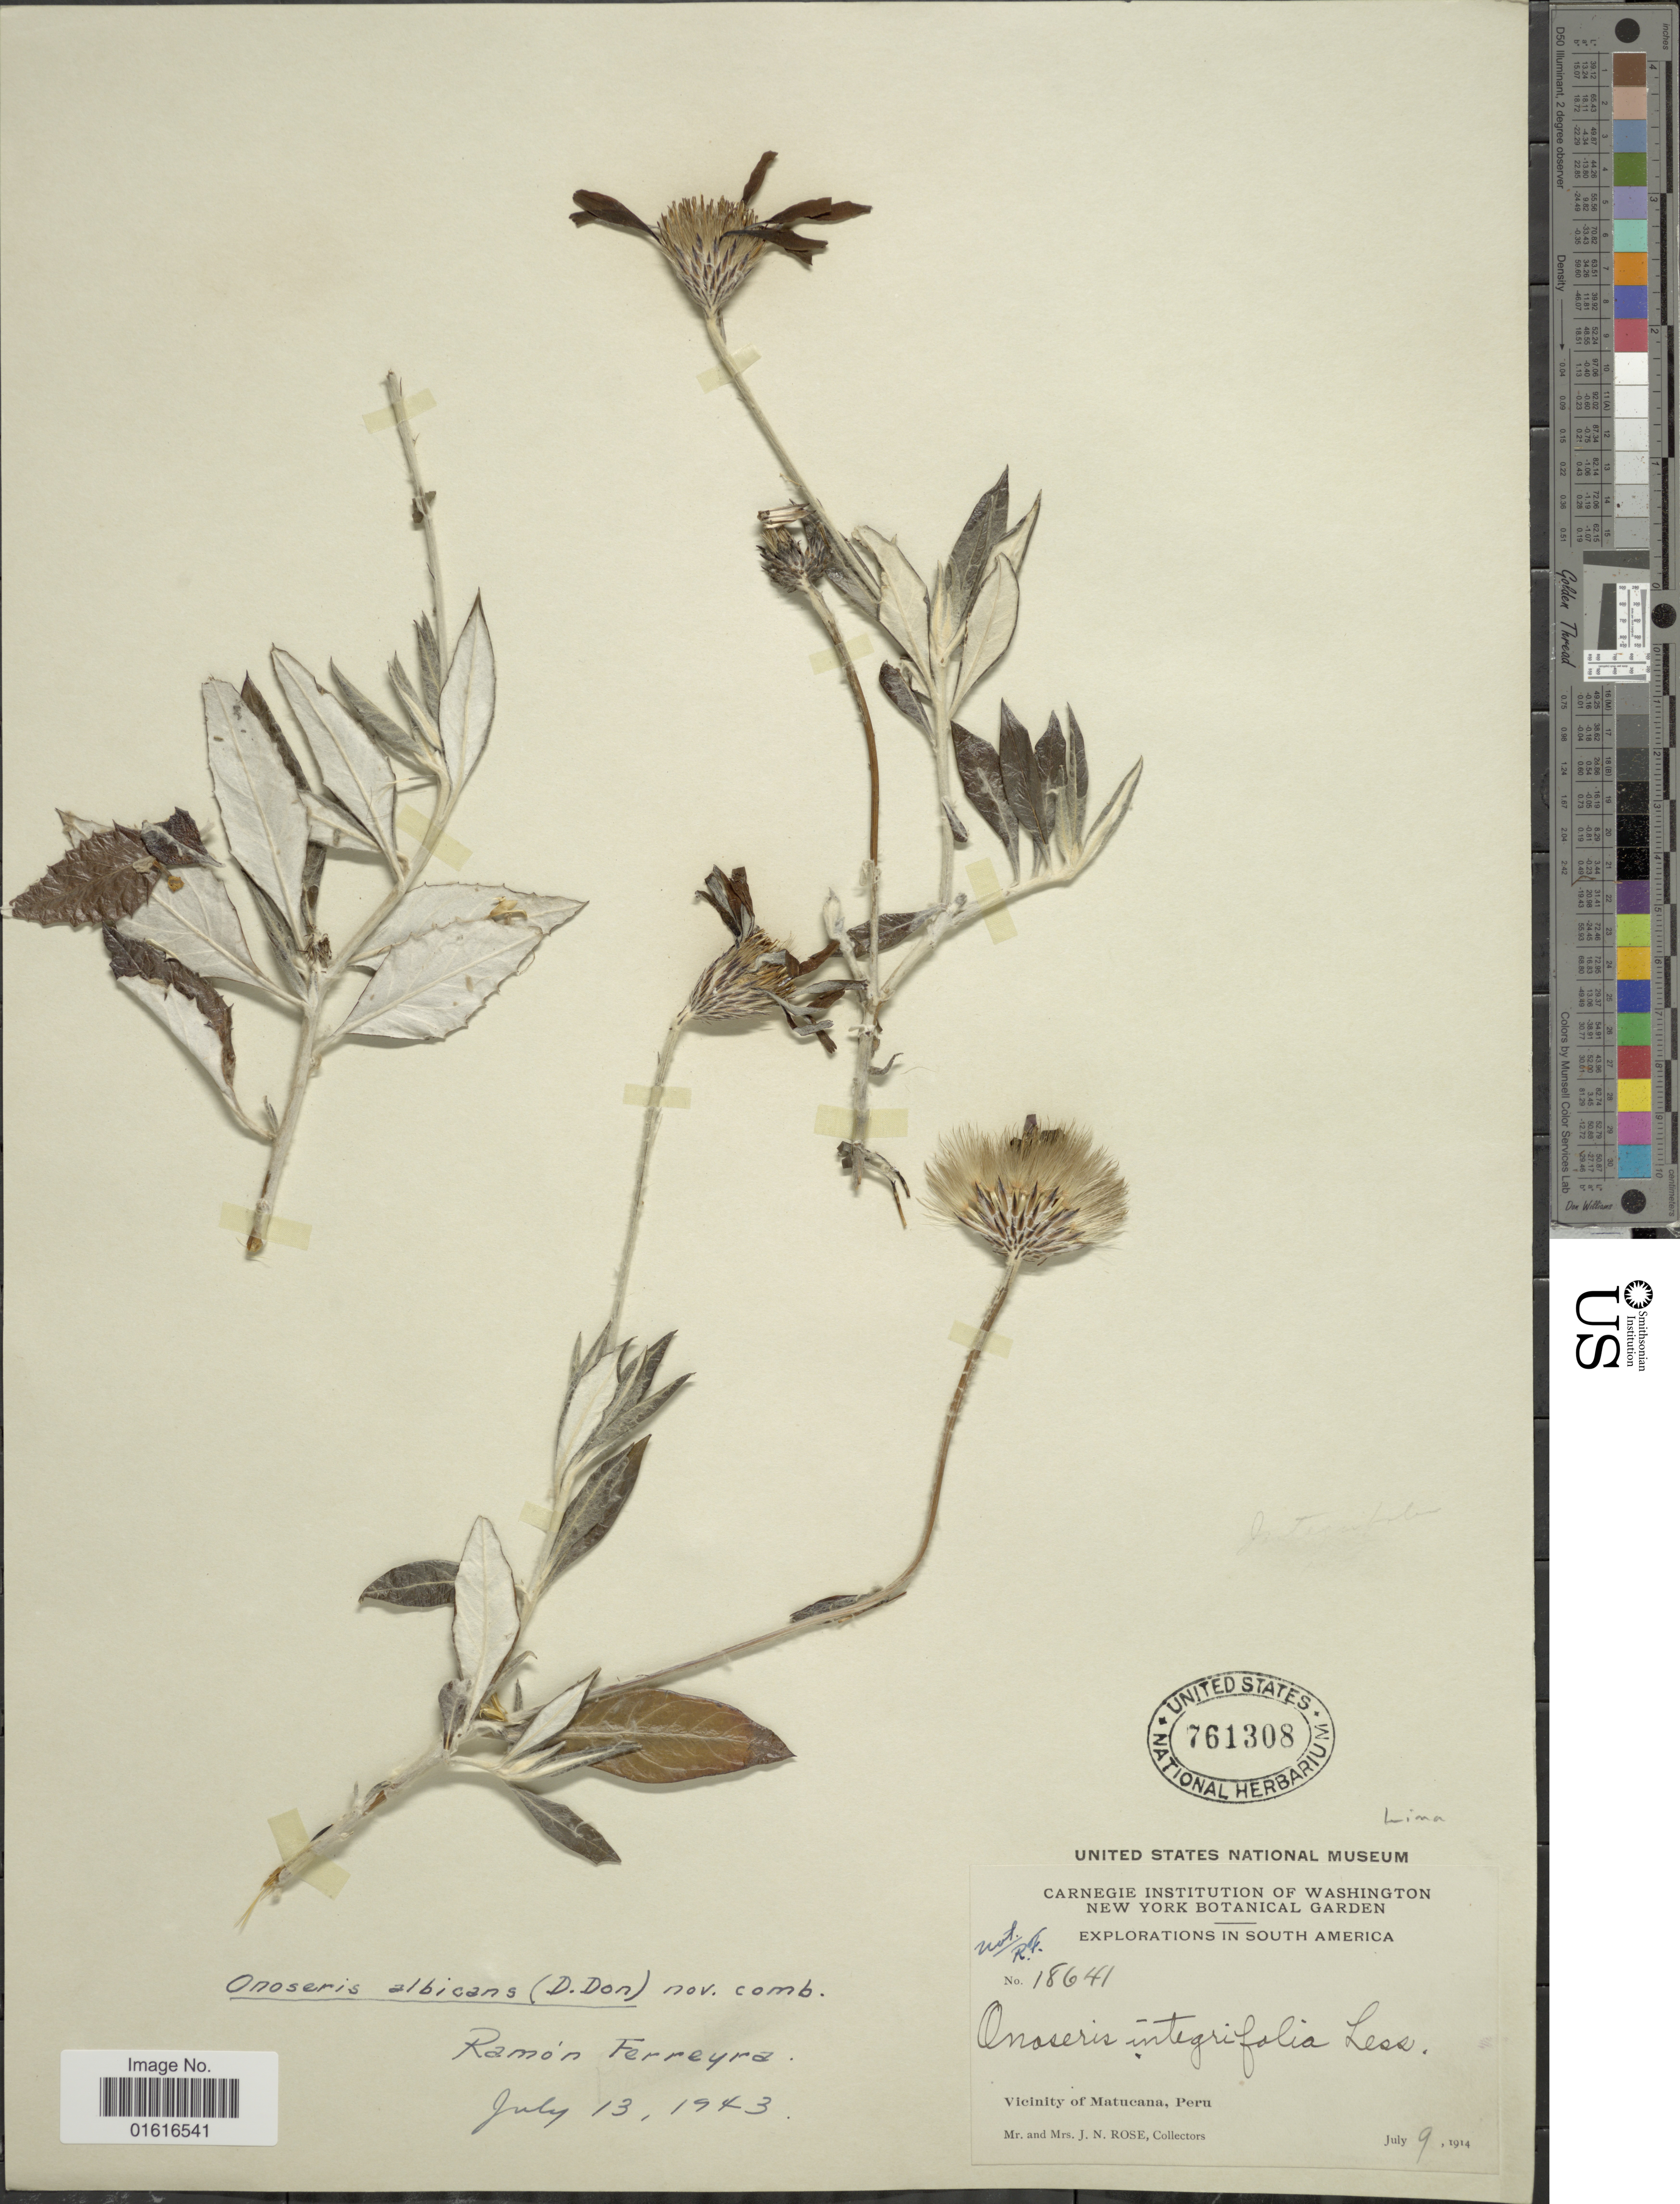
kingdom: Plantae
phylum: Tracheophyta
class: Magnoliopsida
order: Asterales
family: Asteraceae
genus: Onoseris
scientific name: Onoseris albicans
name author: (D. Don) Ferreyra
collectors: J. N. Rose & L. B. Rose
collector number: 18641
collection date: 1914-07-09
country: Peru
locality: Matucana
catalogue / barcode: US 761308